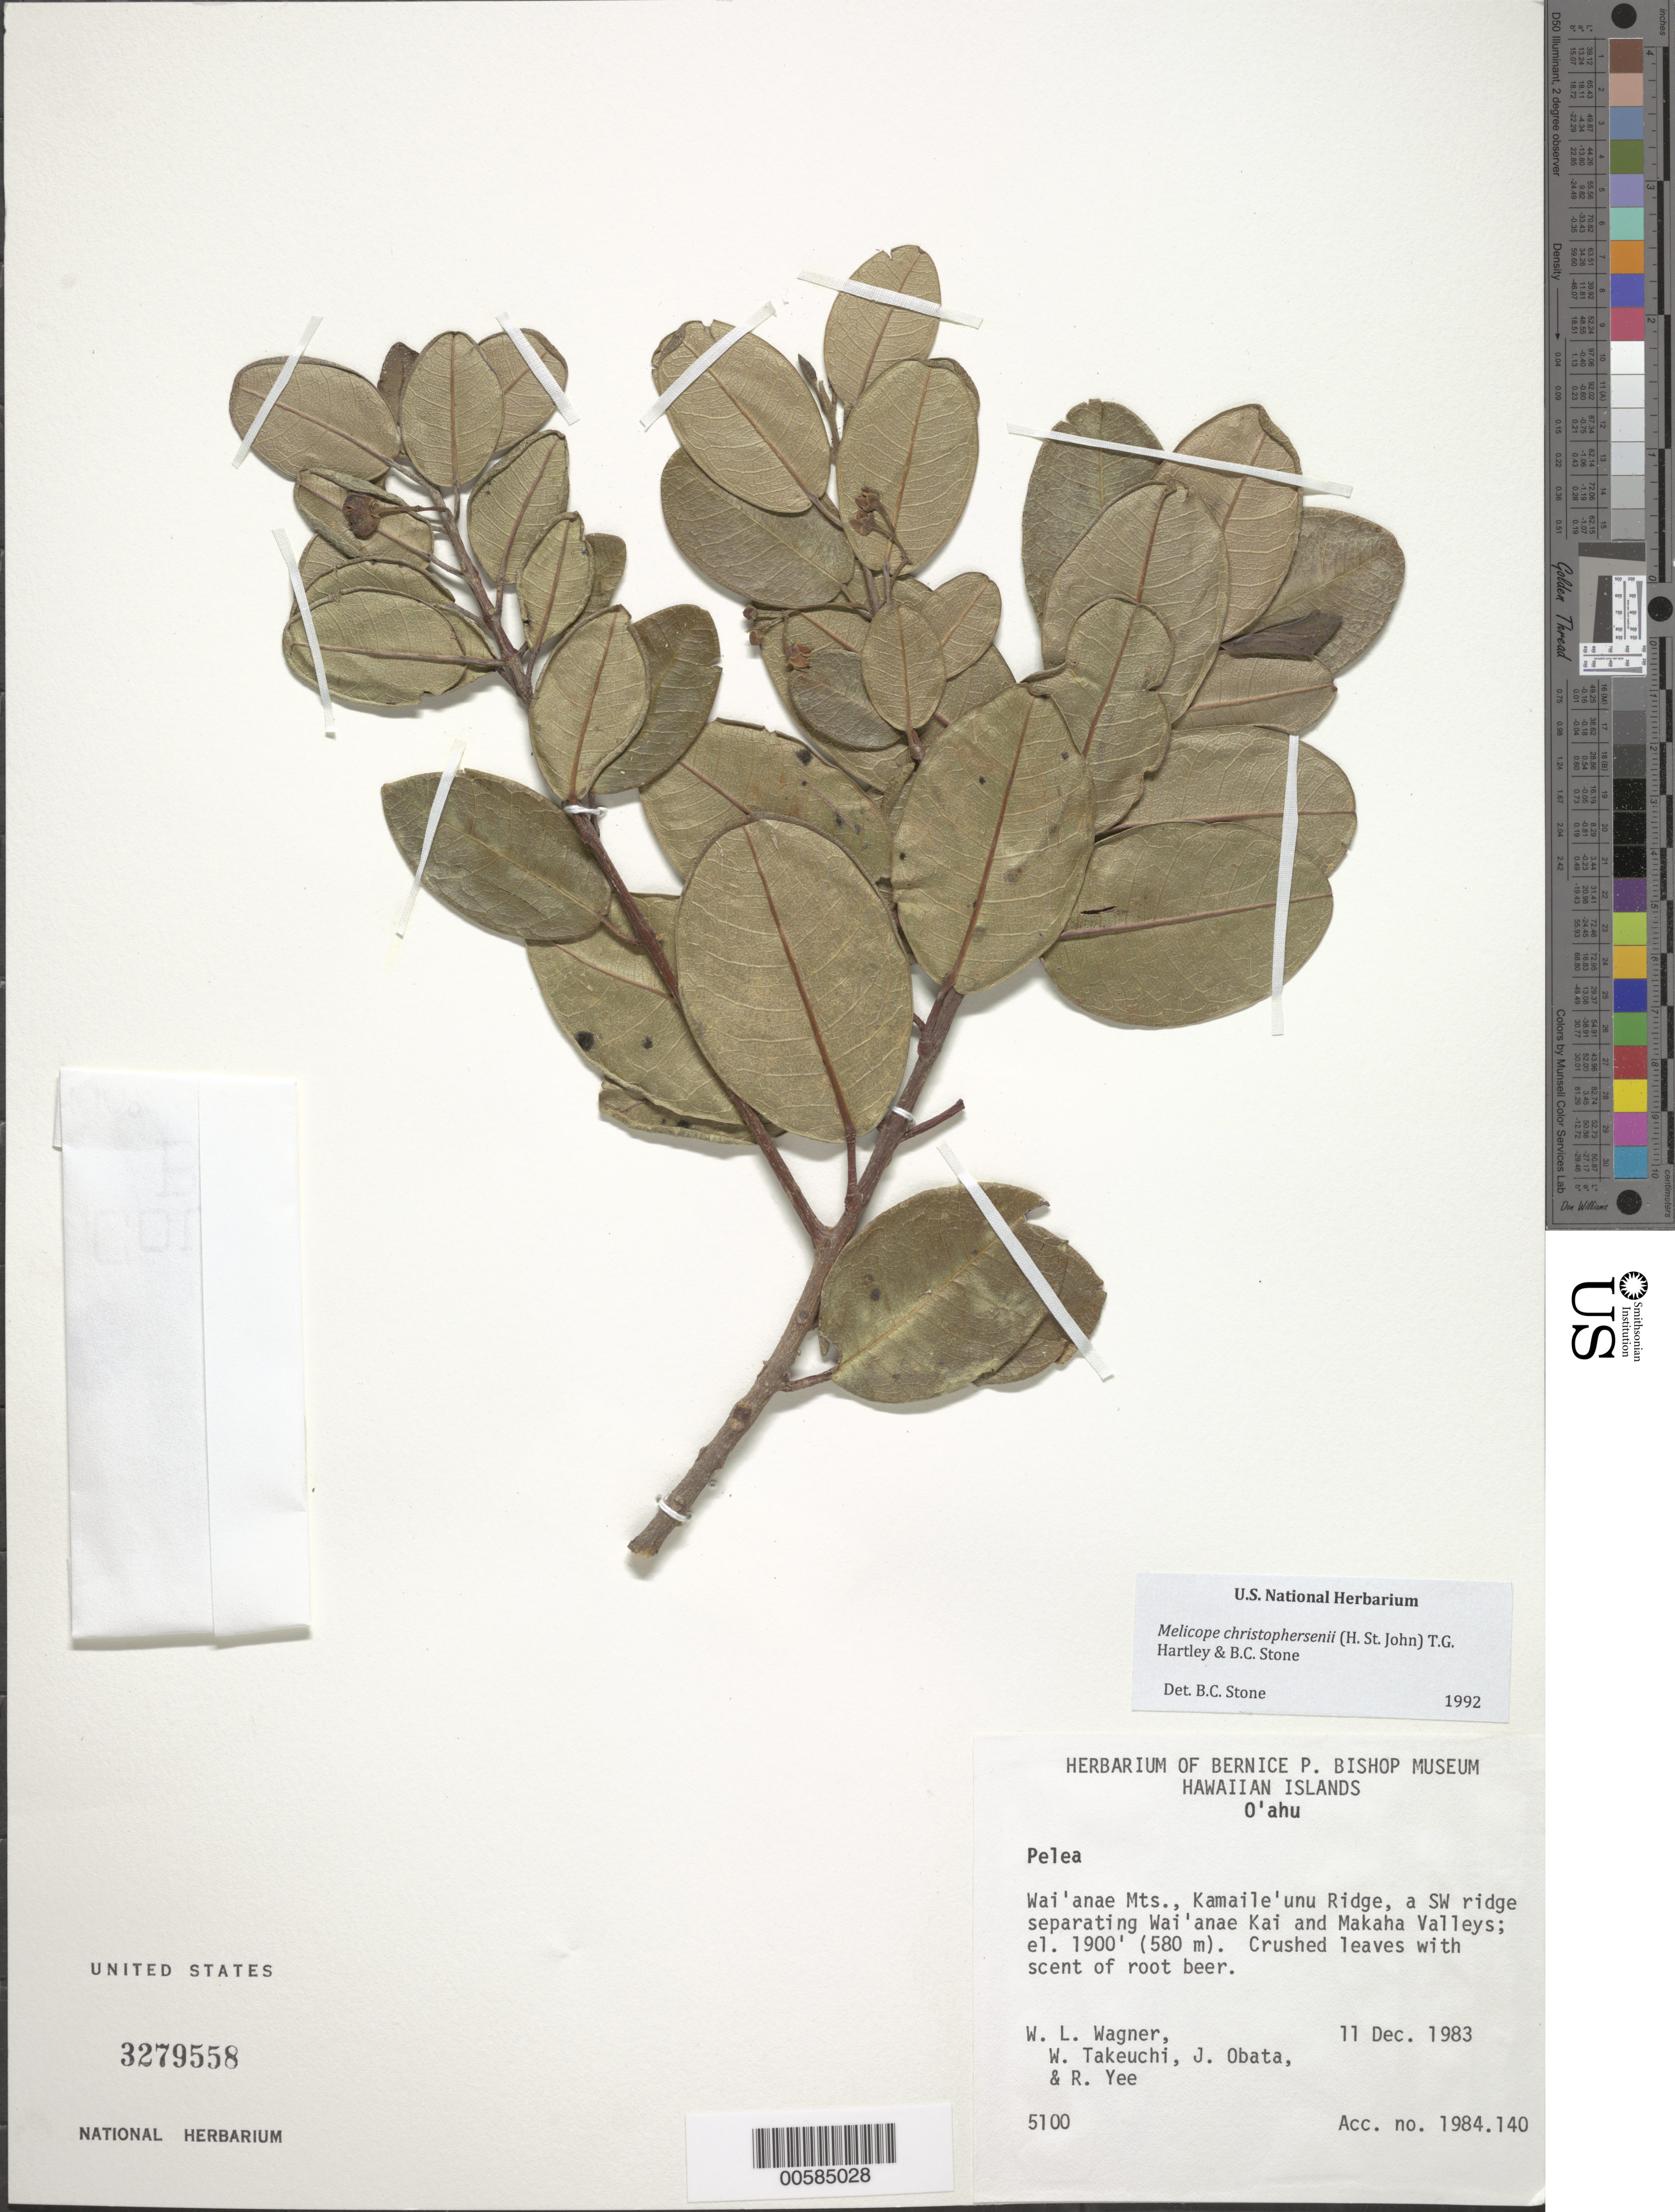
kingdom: Plantae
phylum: Tracheophyta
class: Magnoliopsida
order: Sapindales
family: Rutaceae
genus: Melicope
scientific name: Melicope christophersenii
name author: (H. St. John) T.G. Hartley & B.C. Stone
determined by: Stone, Benjamin C.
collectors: W. L. Wagner, W. N. Takeuchi, J. Obata & R. Yee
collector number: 5100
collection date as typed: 11 Dec 1983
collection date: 1983-12-11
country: United States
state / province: Hawaii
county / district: Honolulu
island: Oahu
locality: Wai'anae Mts, Kamaile'unu Ridge, a SW ridge separating Wai'anae Kai and Makaha Valleys.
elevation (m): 579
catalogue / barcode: US 3279558